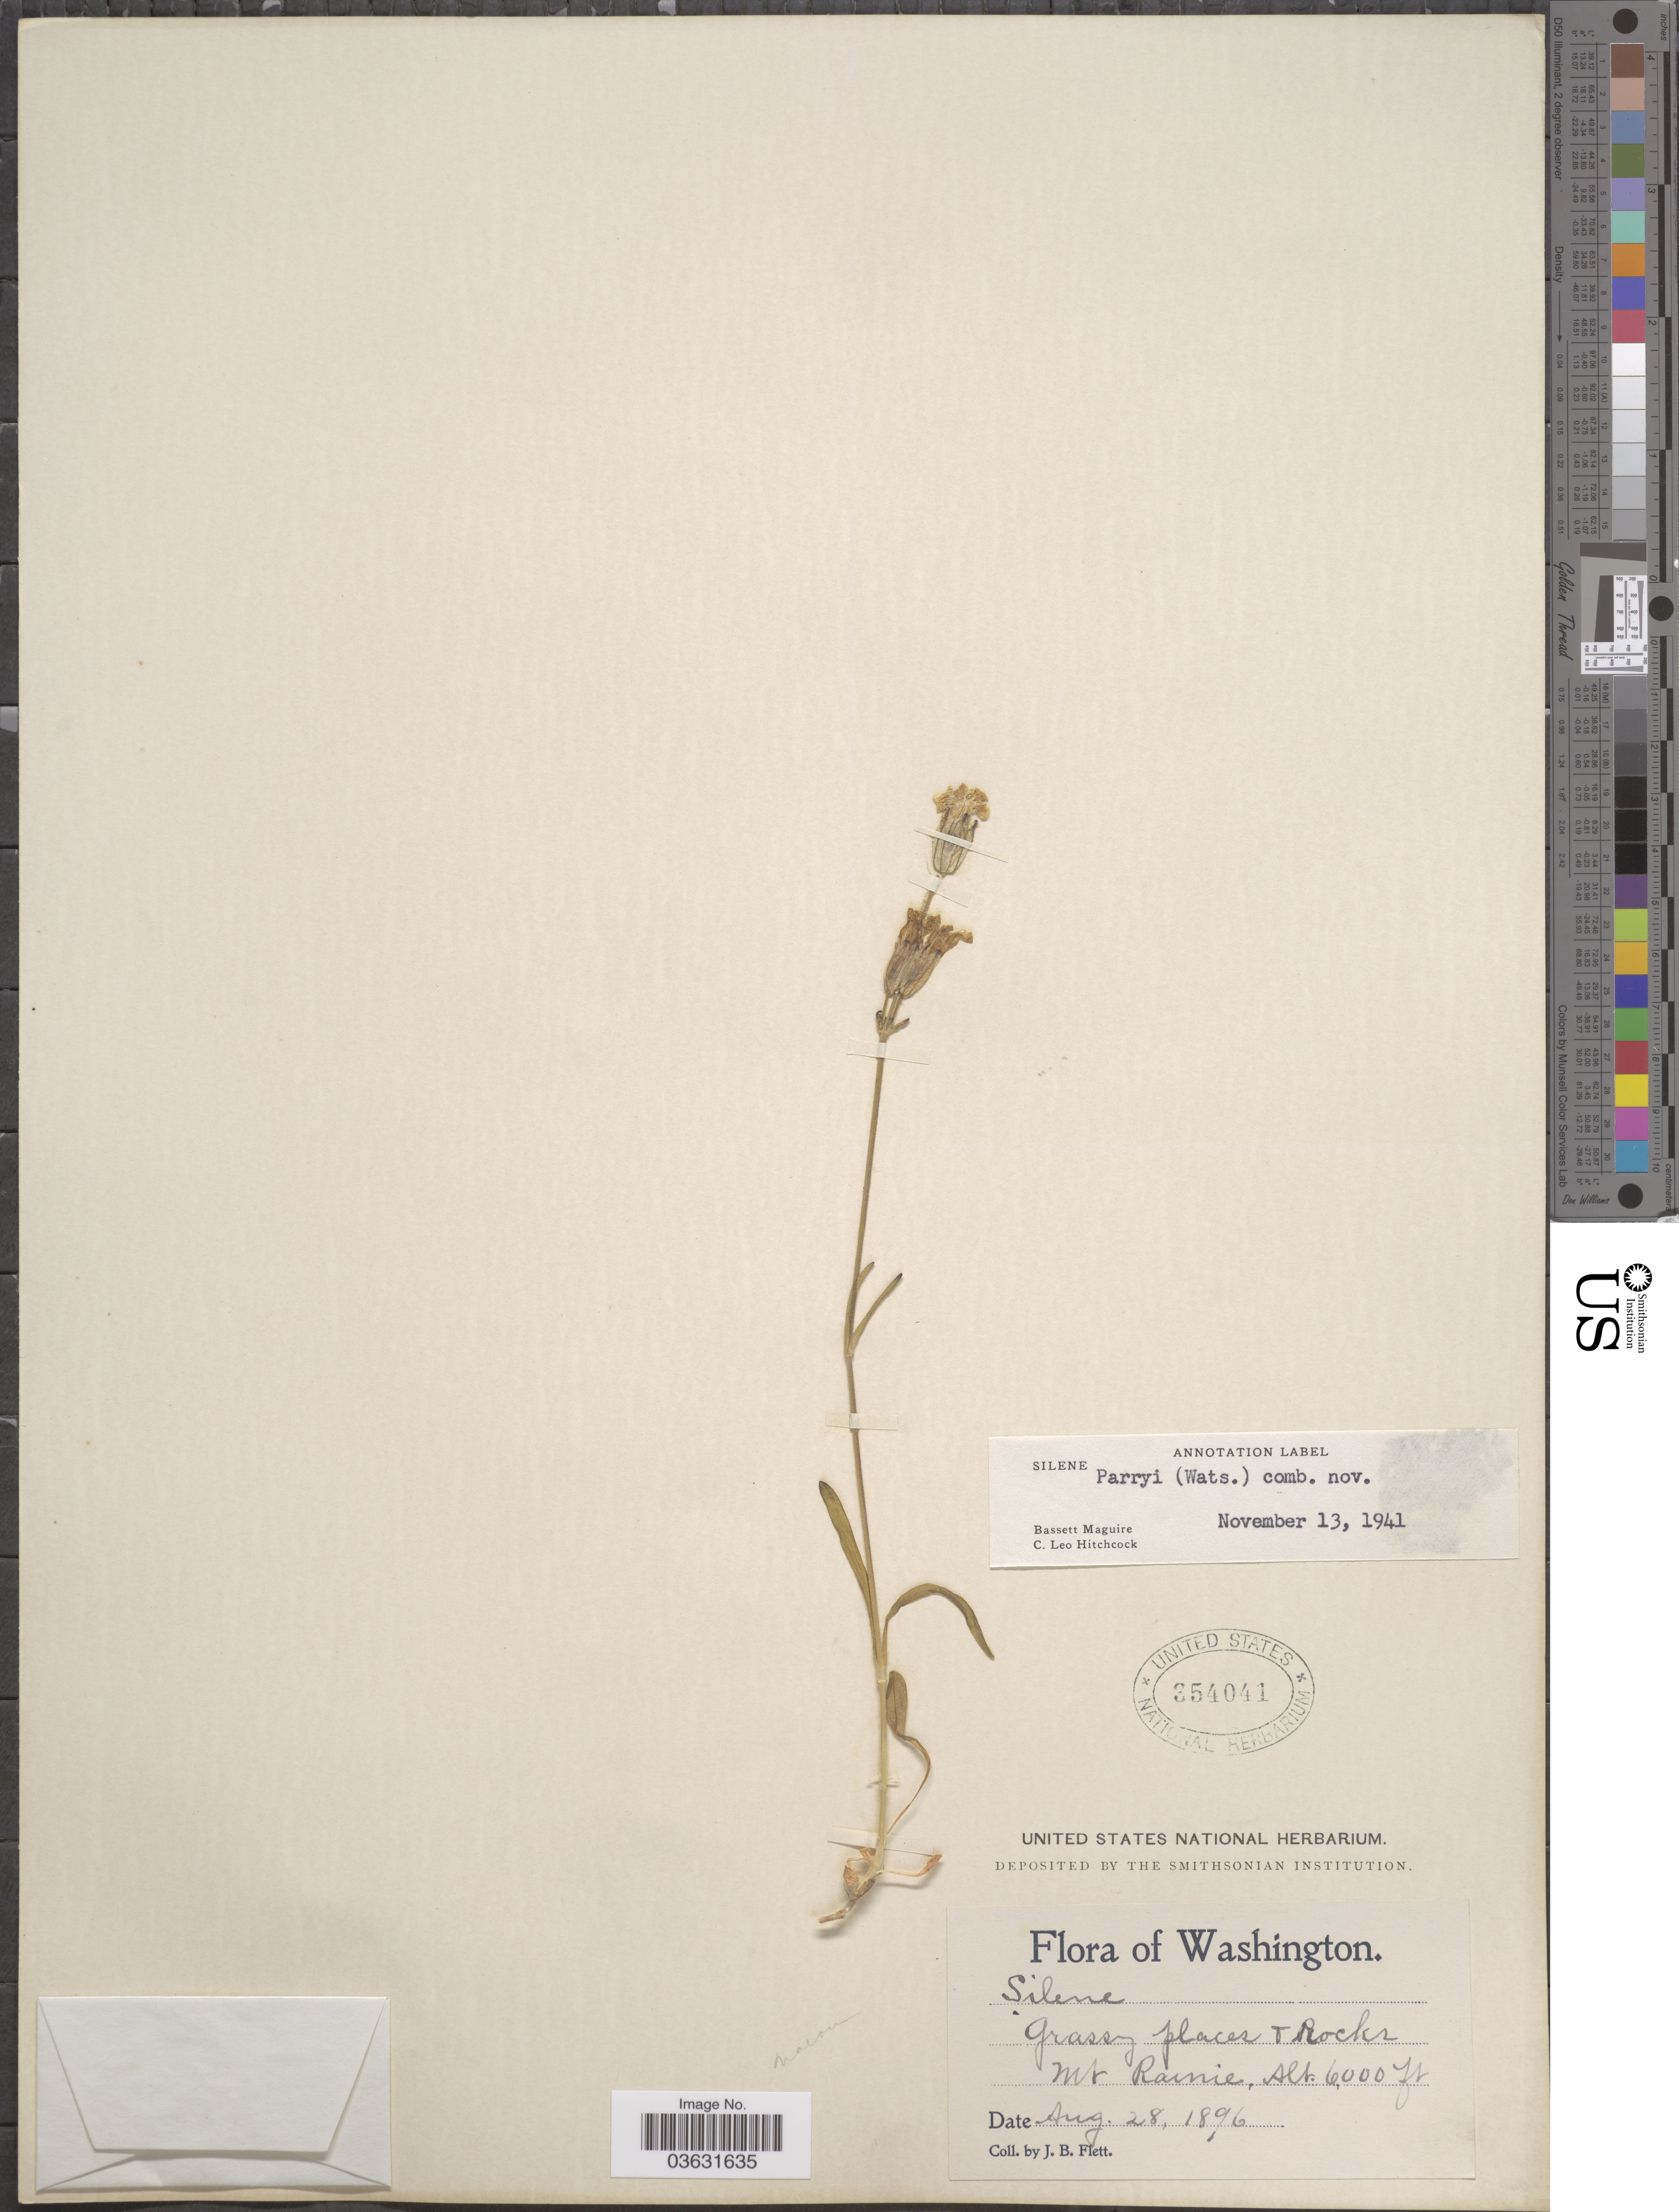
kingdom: Plantae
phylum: Tracheophyta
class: Magnoliopsida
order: Caryophyllales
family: Caryophyllaceae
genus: Silene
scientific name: Silene parryi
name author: (S. Watson) C.L. Hitchc. & Maguire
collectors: J. Flett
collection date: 1896-08-28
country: United States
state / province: Washington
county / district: Pierce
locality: Mt Rainie.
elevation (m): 1829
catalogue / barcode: US 354041